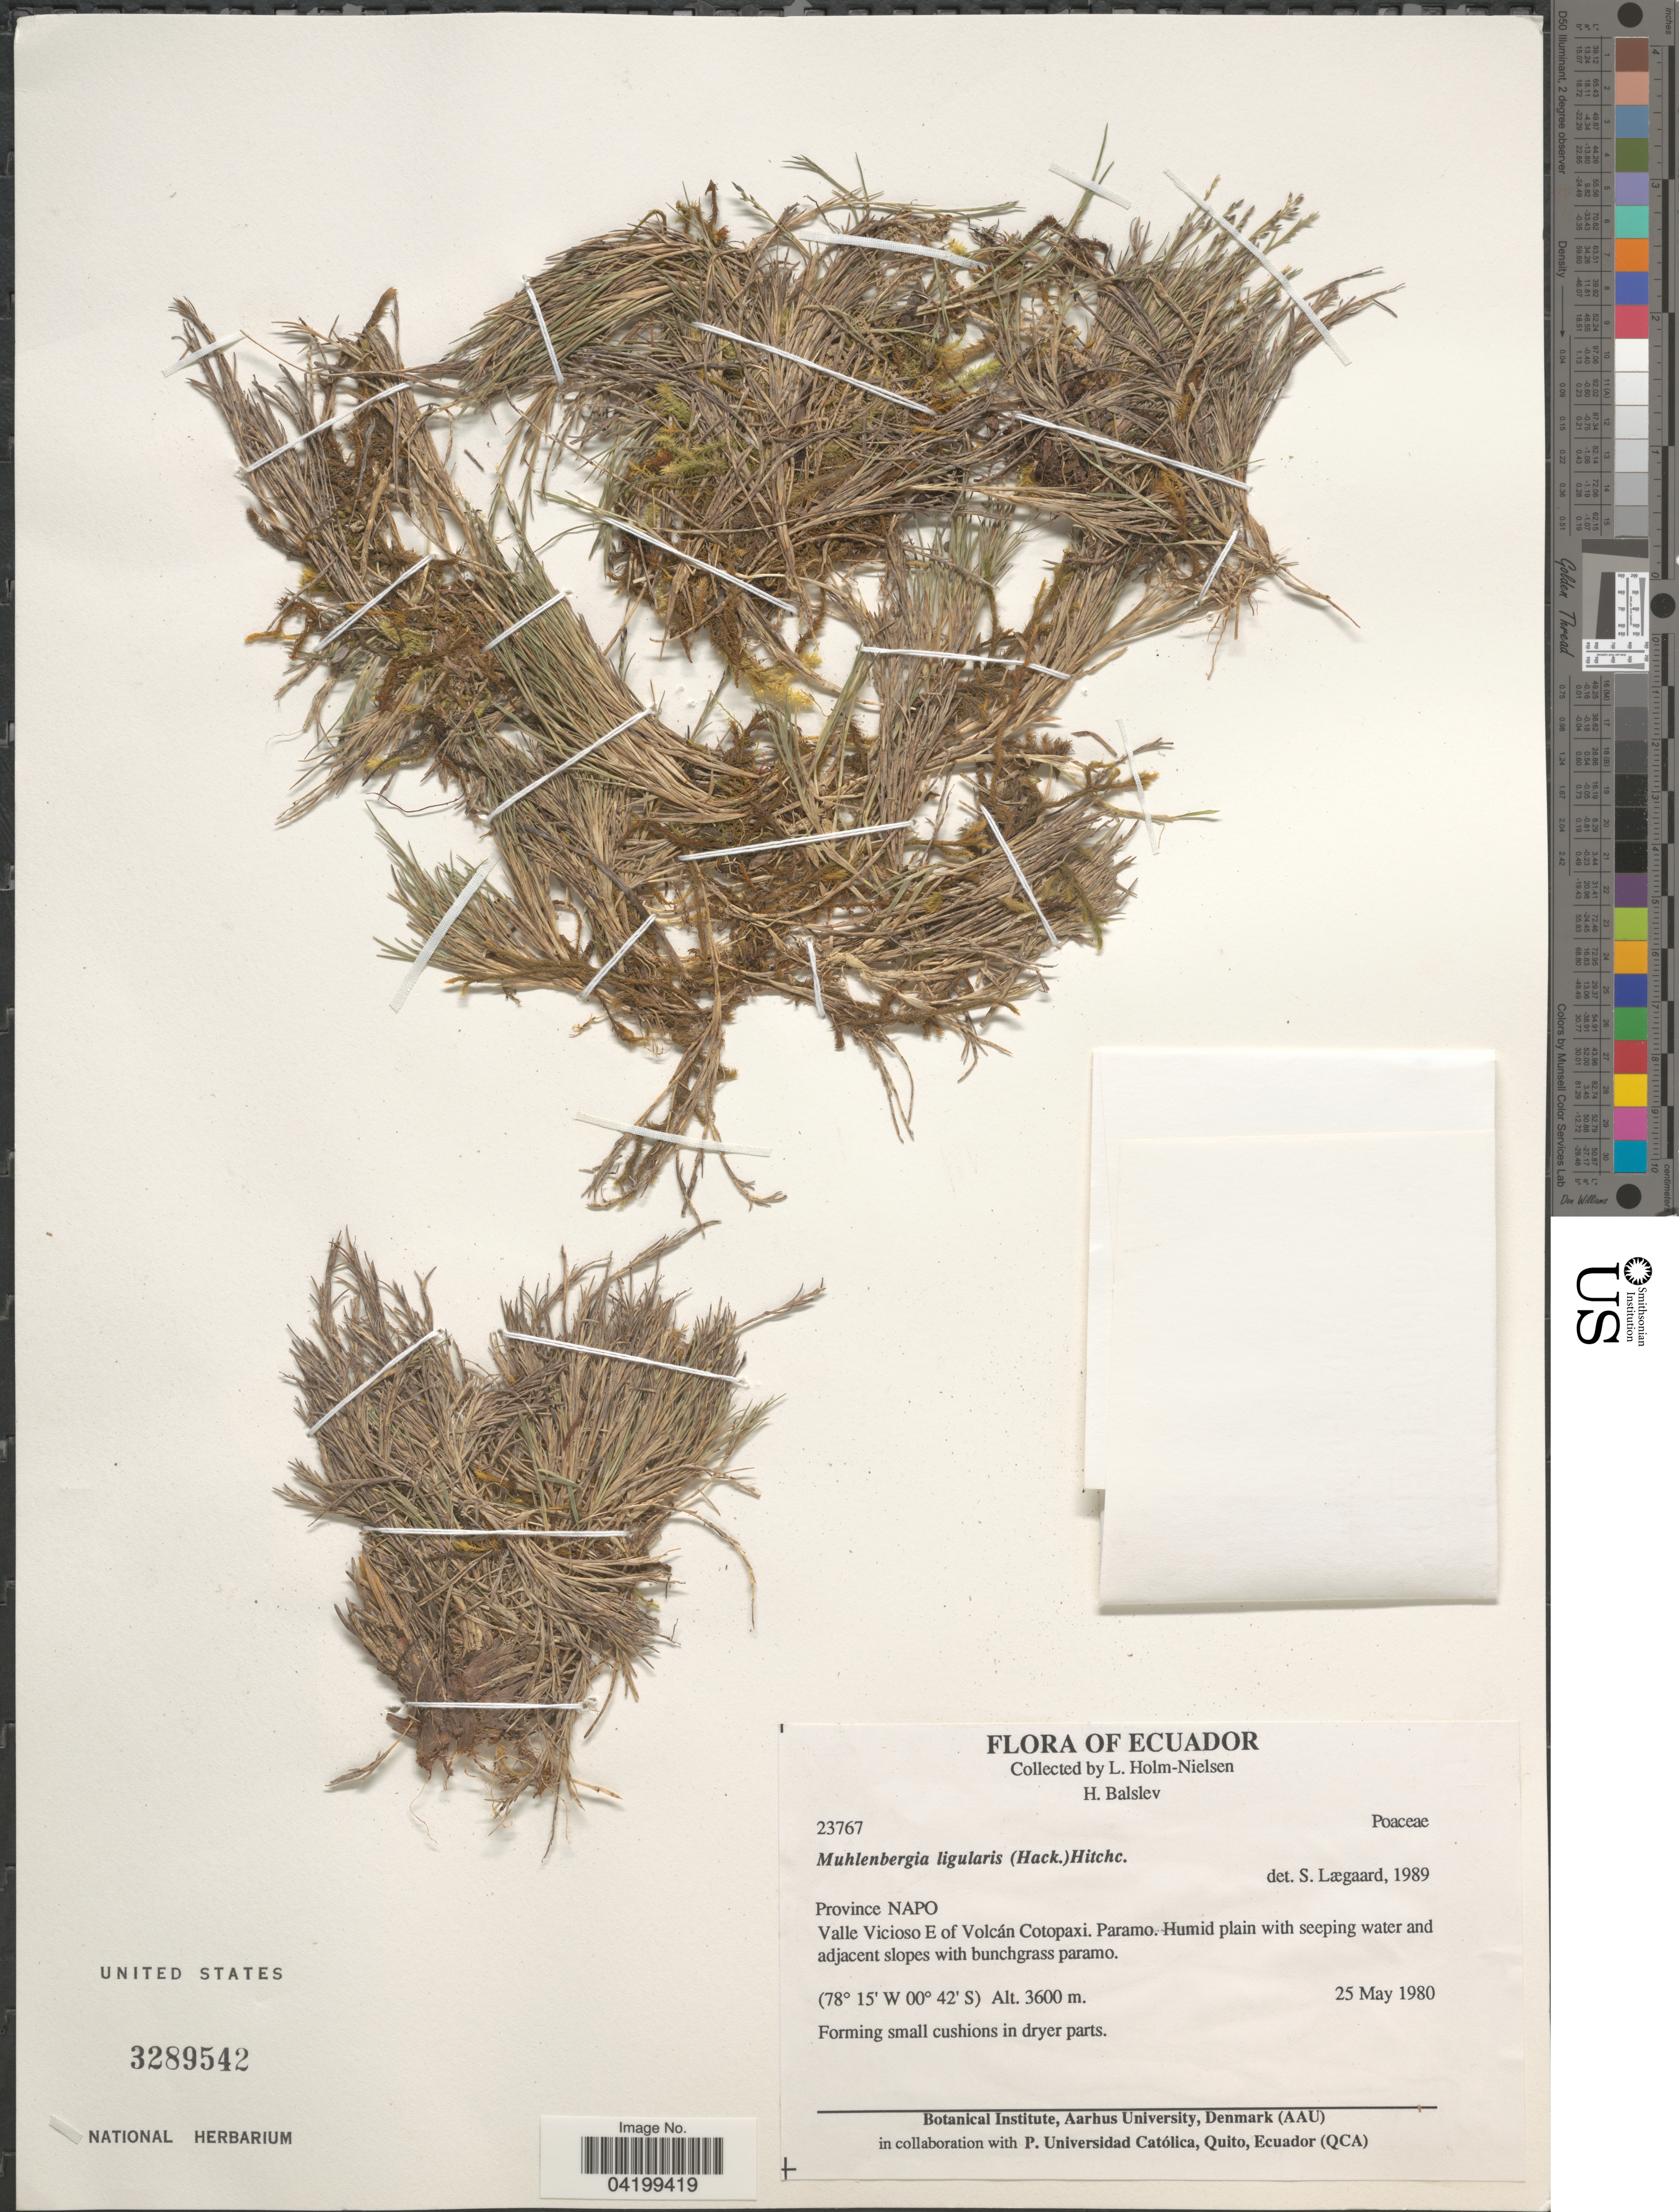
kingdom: Plantae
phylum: Tracheophyta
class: Liliopsida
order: Poales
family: Poaceae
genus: Muhlenbergia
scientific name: Muhlenbergia ligularis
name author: (Hack.) Hitchc.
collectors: L. Holm-Nielsen & H. Balslev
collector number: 23767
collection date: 1980-05-25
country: Ecuador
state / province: Napo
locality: Valle Vicioso E of Volcán Cotopaxi. Paramo.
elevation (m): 3600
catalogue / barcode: US 3289542